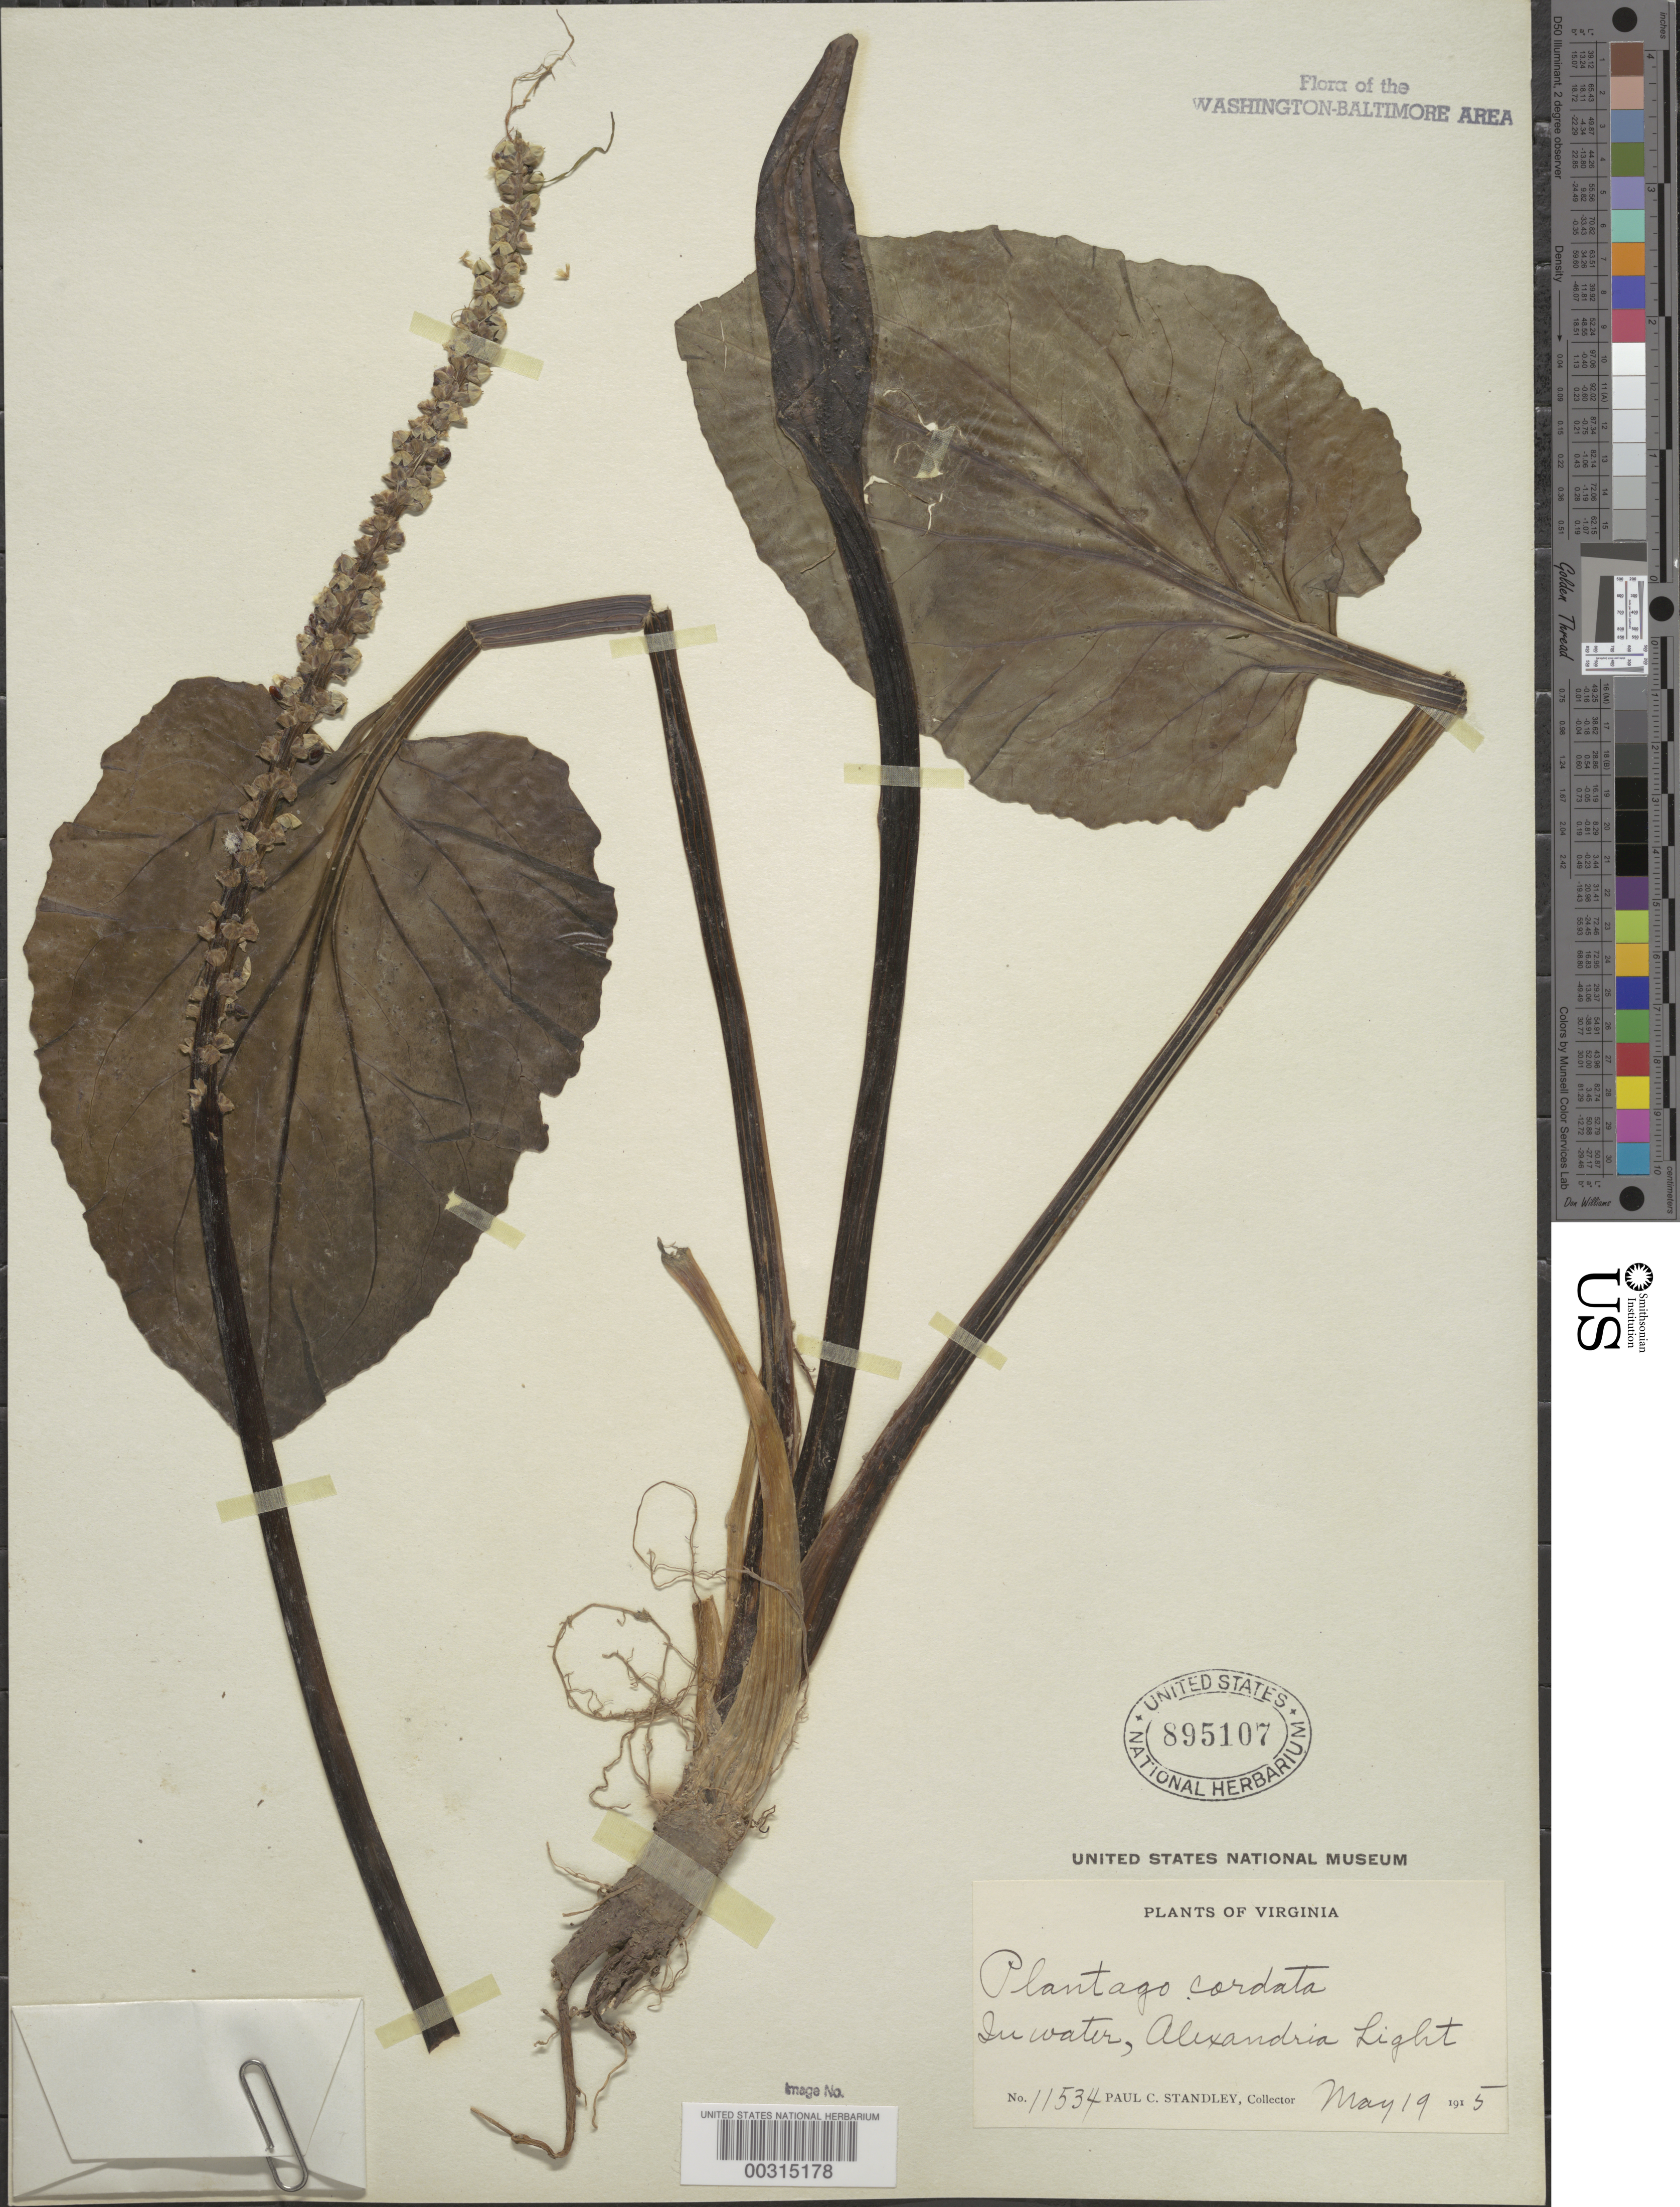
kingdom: Plantae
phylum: Tracheophyta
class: Magnoliopsida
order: Lamiales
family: Plantaginaceae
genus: Plantago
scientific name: Plantago cordata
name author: Lam.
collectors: P. C. Standley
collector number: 11534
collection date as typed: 19 May 1915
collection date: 1915-05-19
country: United States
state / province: Virginia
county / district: City of Alexandria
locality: Alexandria Light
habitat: In water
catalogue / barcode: US 895107